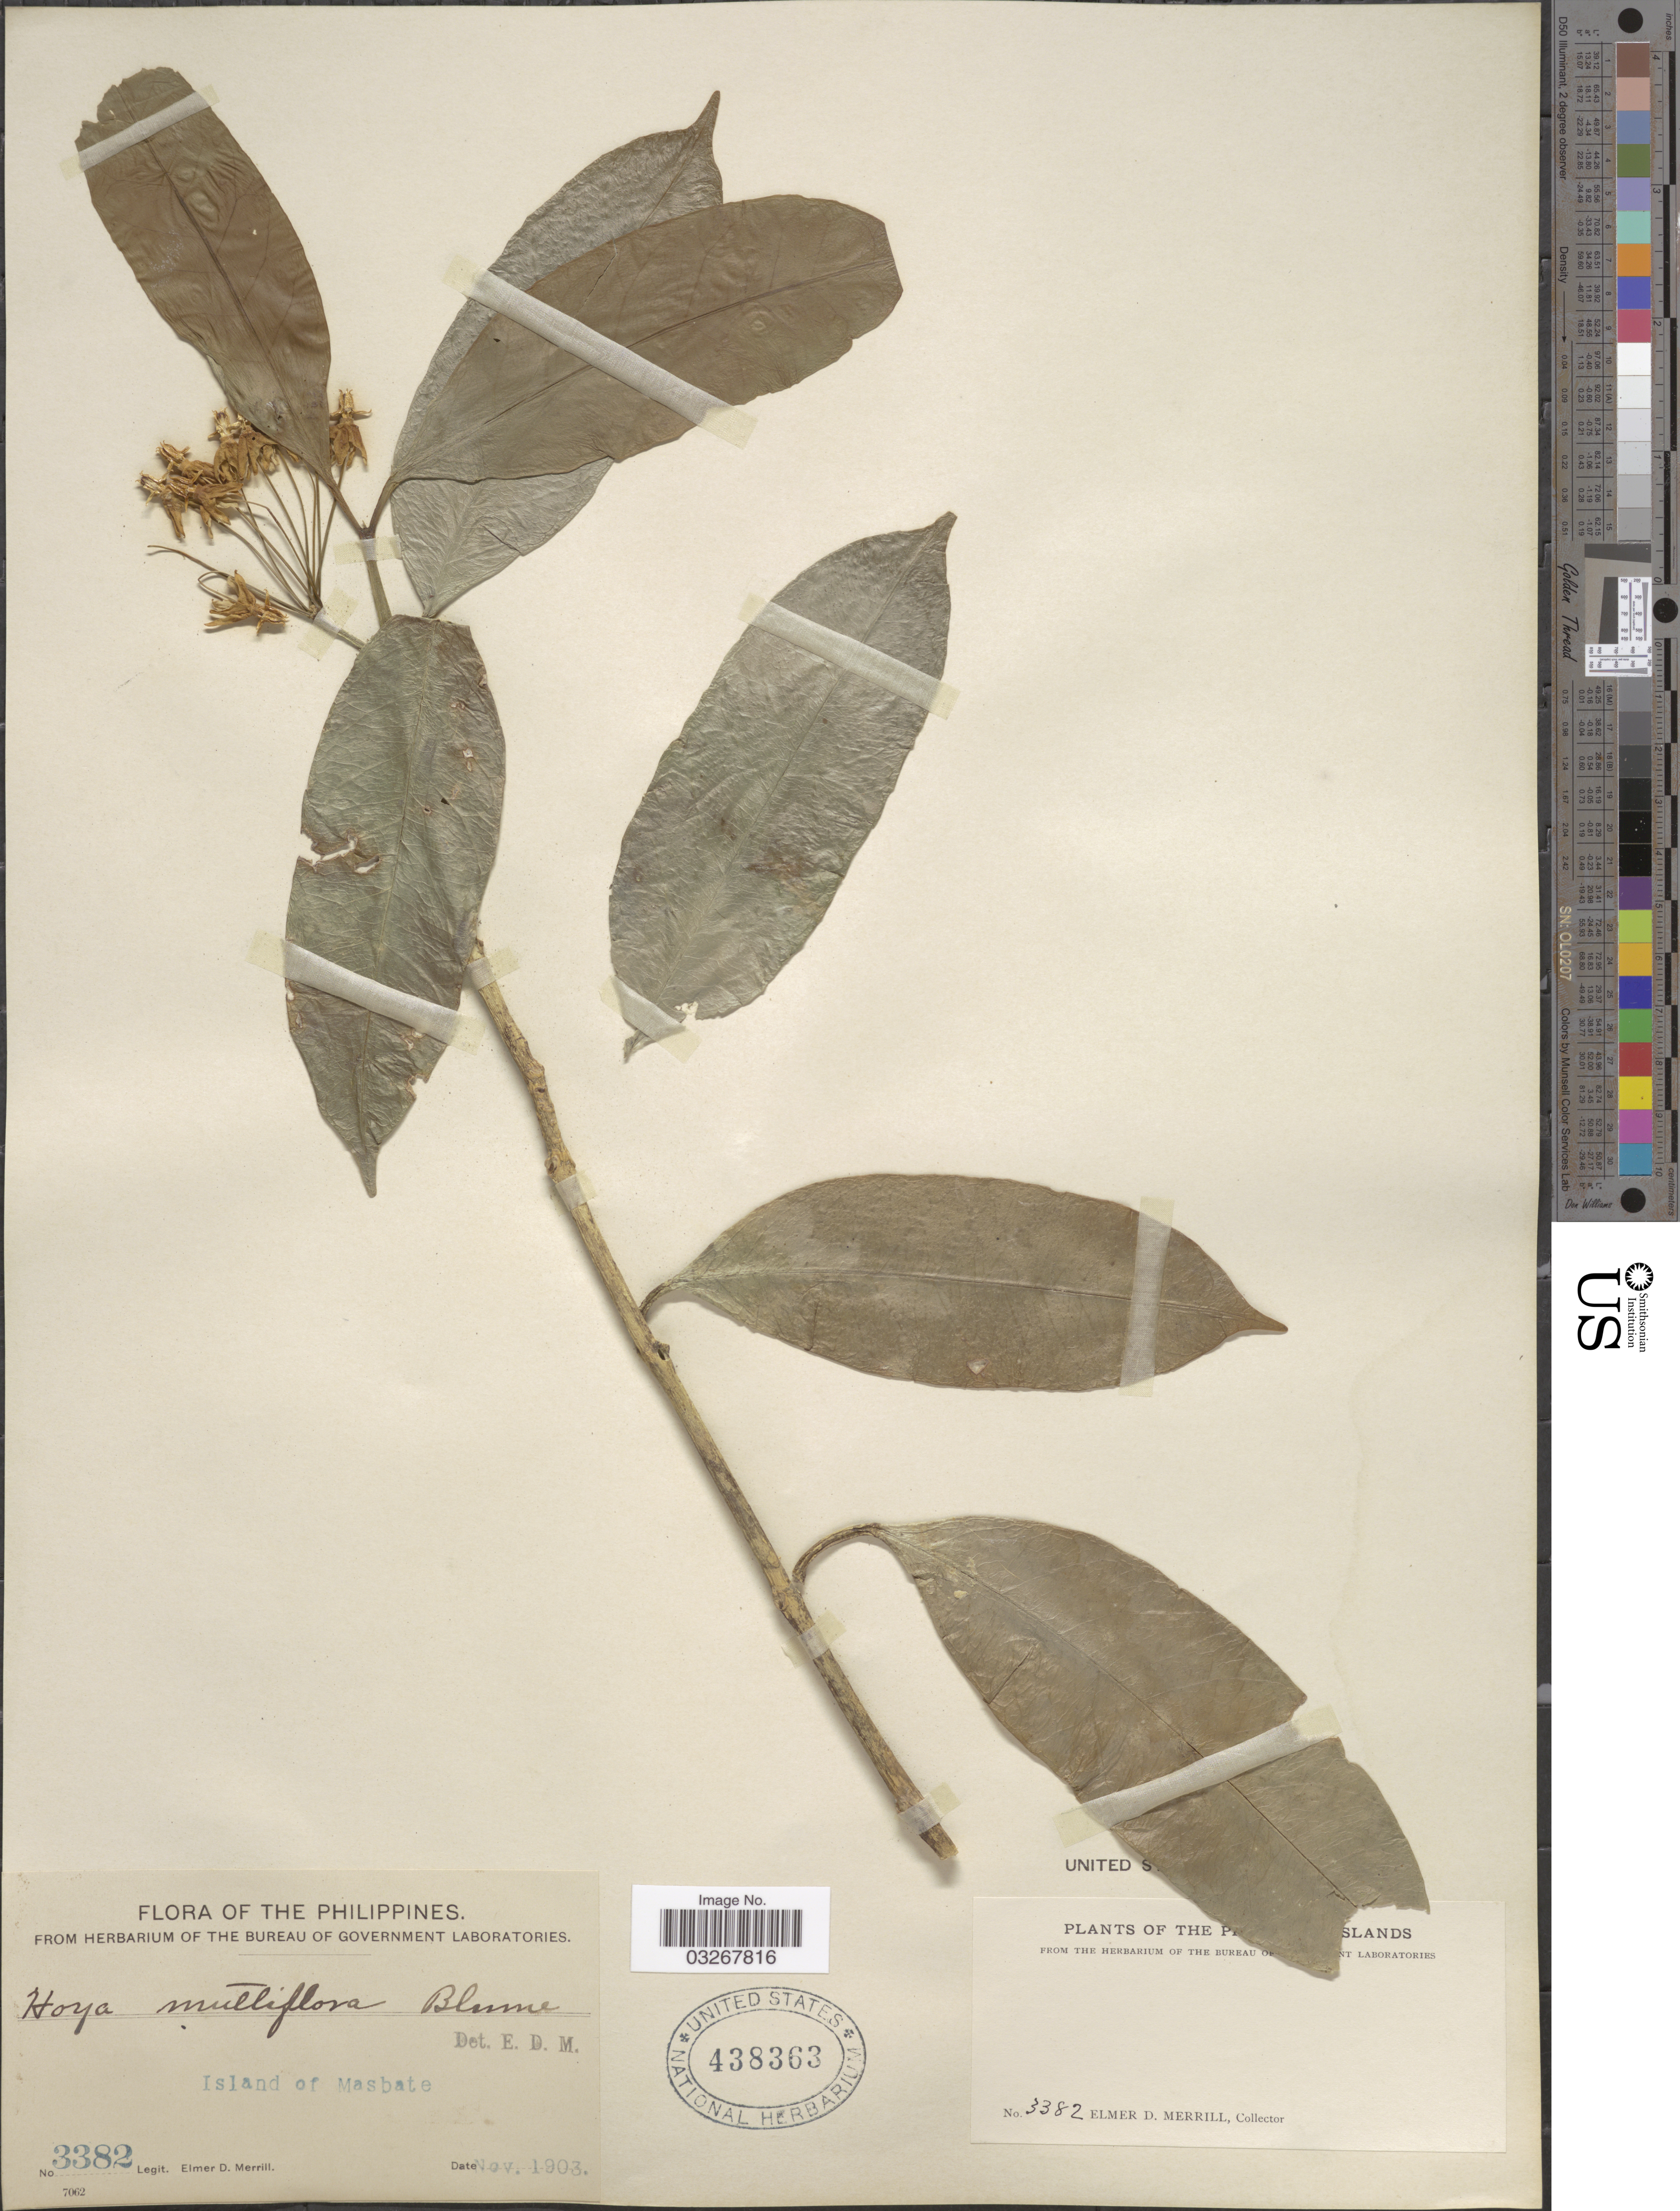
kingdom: Plantae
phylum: Tracheophyta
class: Magnoliopsida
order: Gentianales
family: Apocynaceae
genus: Centrostemma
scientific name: Centrostemma multiflorum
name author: (Blume) Decne.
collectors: E. D. Merrill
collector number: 3382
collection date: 1903-11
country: Philippines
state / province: Bicol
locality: Island of Masbate.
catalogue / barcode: US 438363